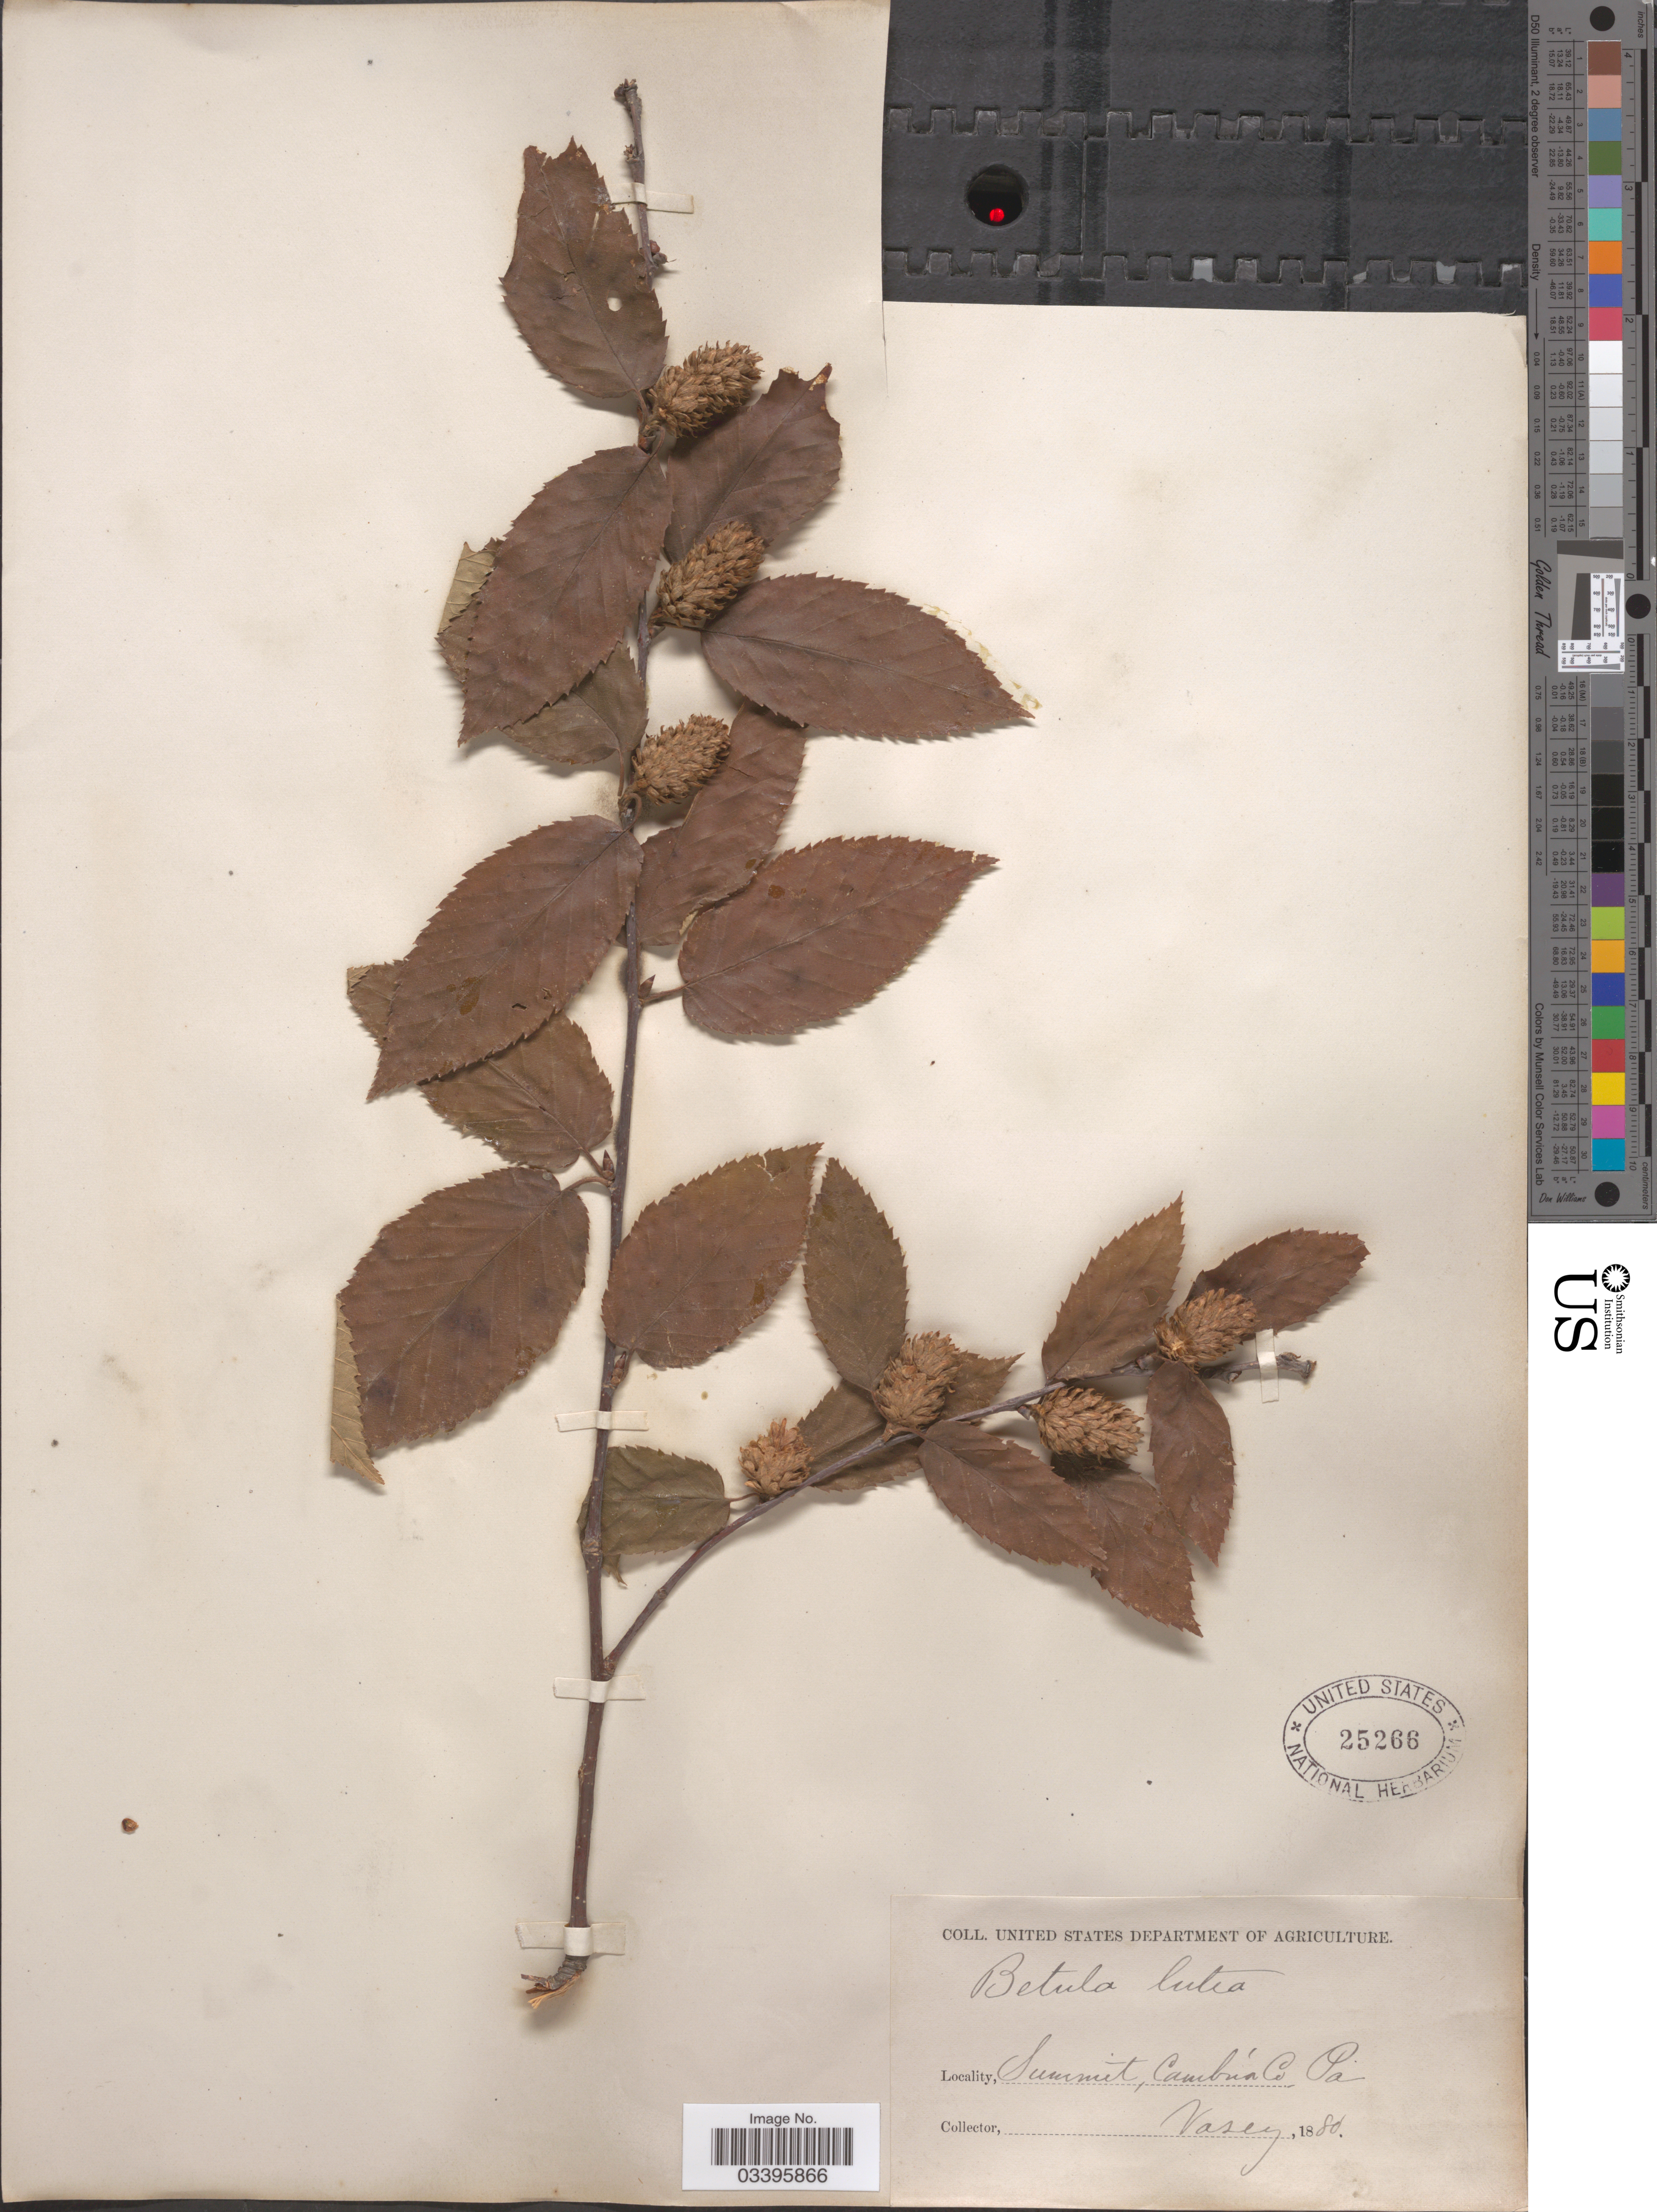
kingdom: Plantae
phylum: Tracheophyta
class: Magnoliopsida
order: Fagales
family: Betulaceae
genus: Betula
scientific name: Betula lutea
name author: F. Michx.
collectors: Vasey, --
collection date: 1880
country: United States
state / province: Pennsylvania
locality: Summit, Cambria Co.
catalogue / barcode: US 25266